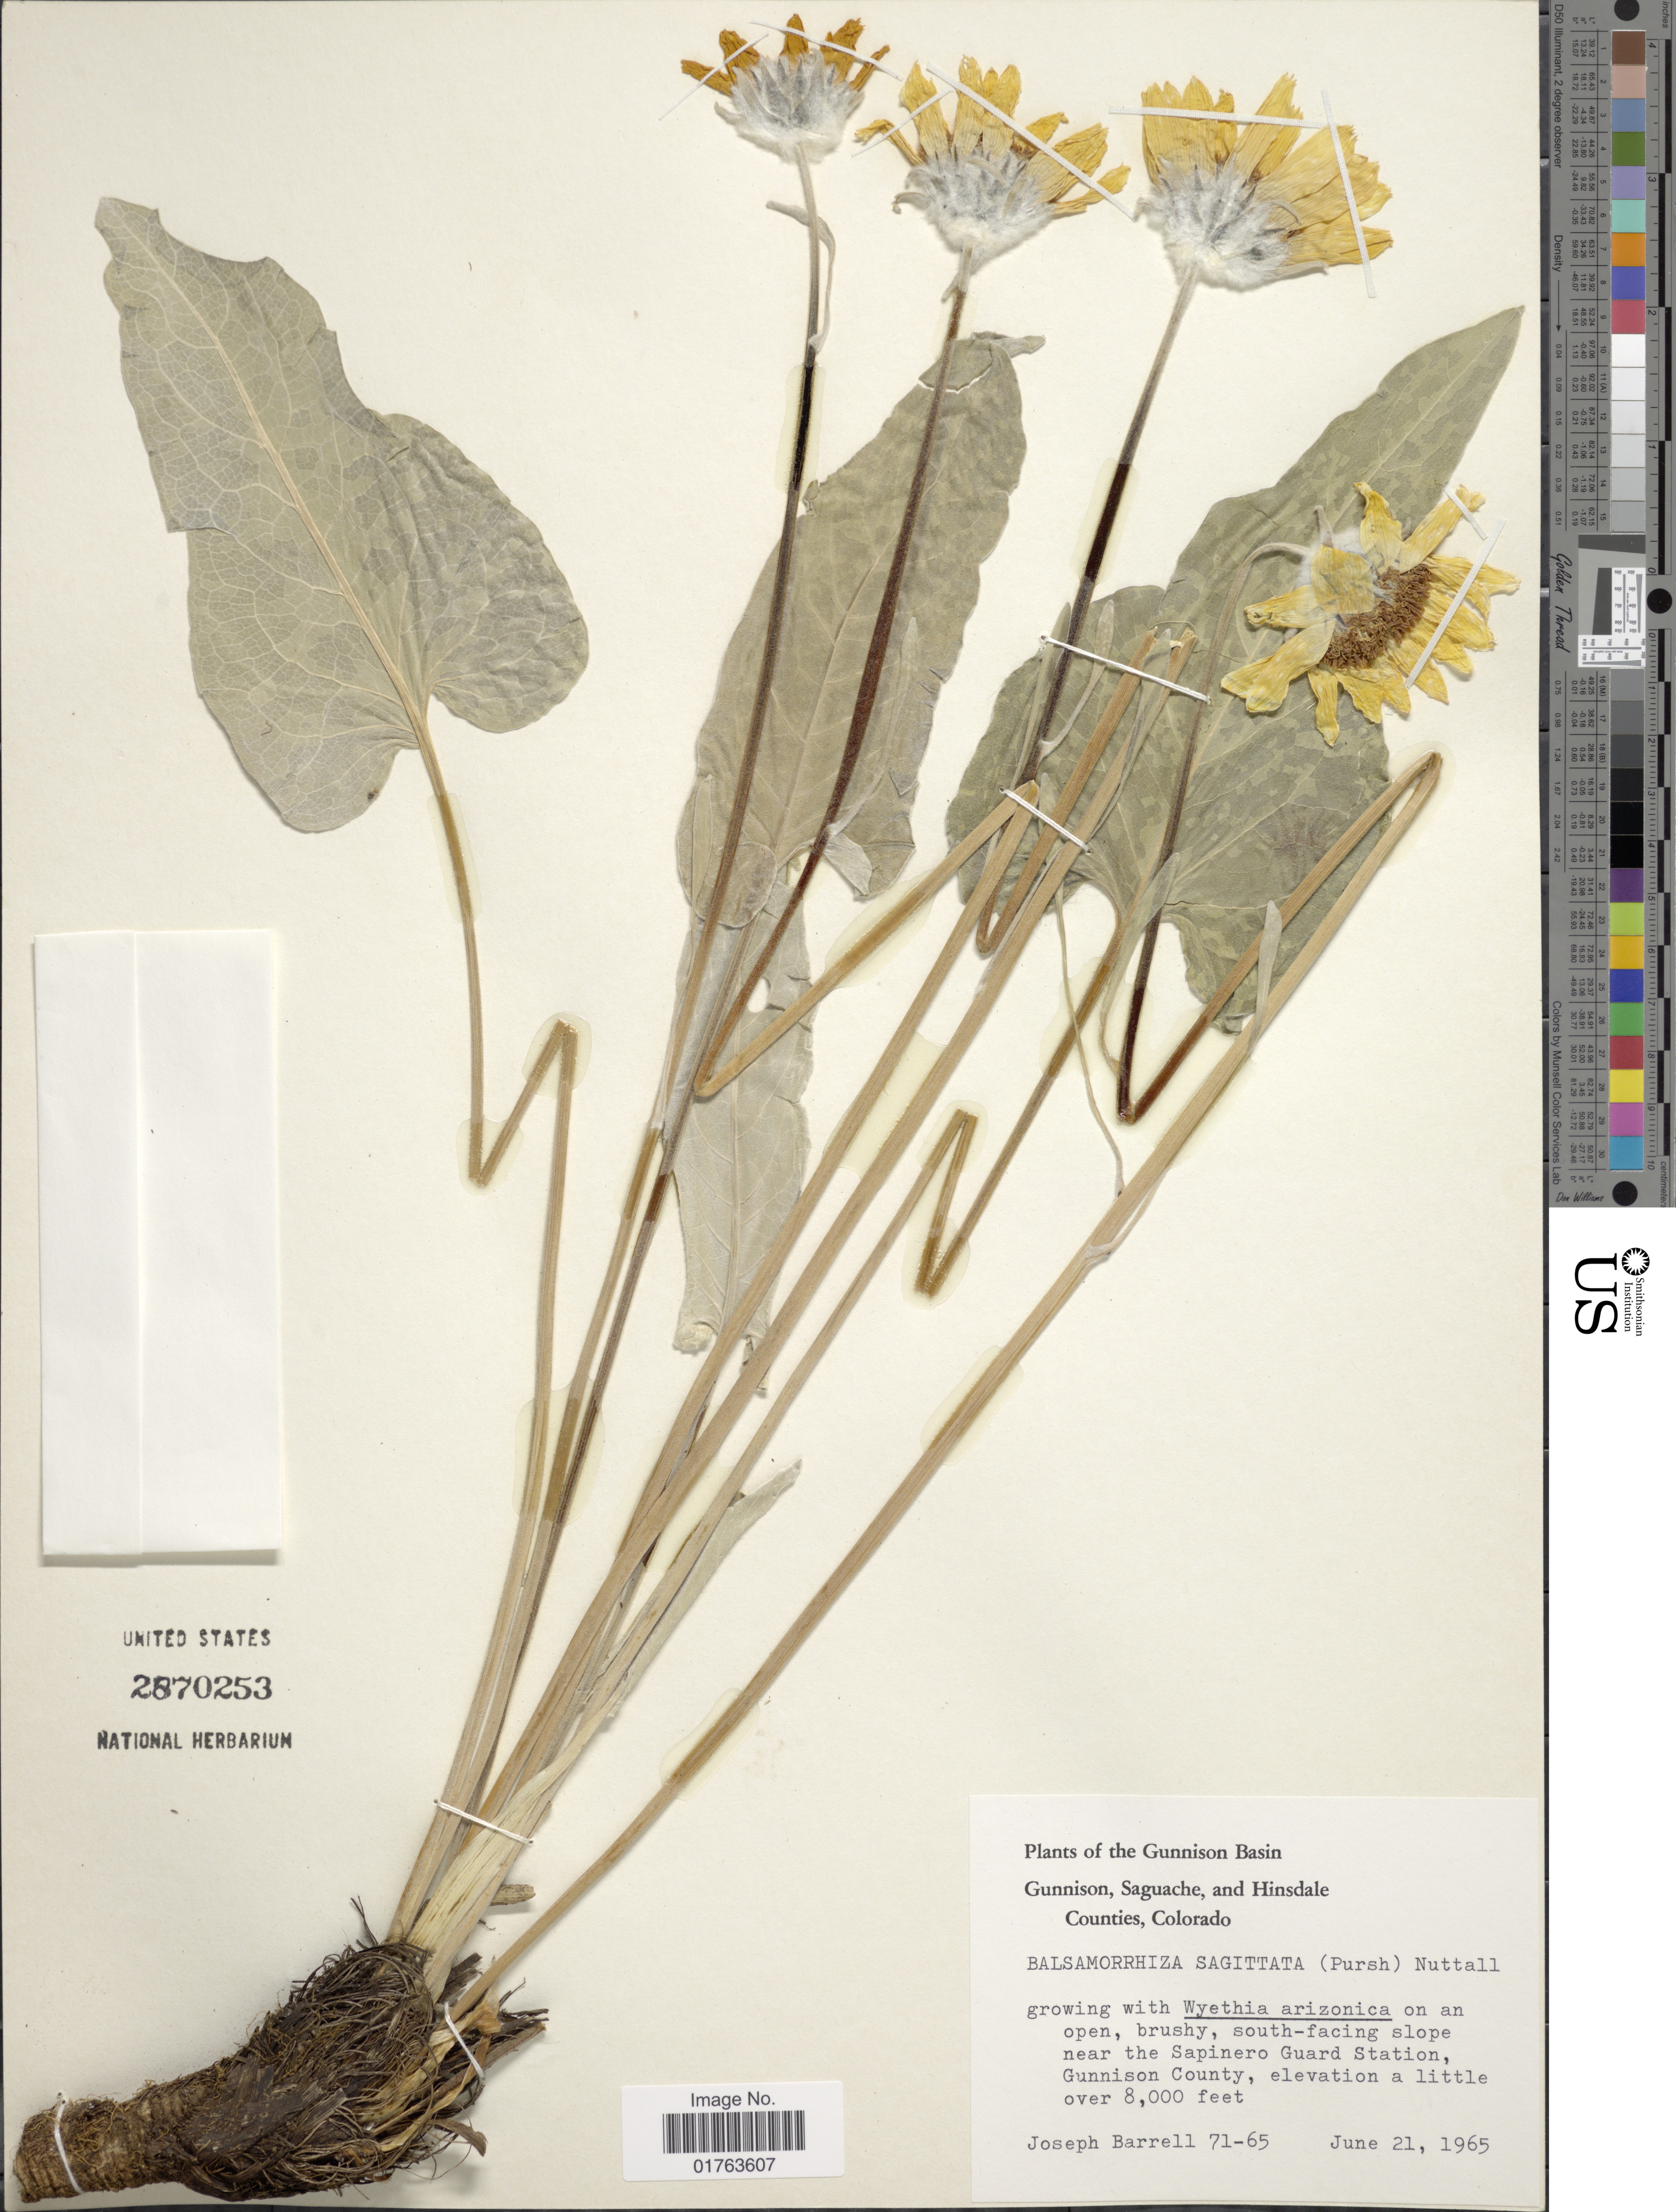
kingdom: Plantae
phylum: Tracheophyta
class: Magnoliopsida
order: Asterales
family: Asteraceae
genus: Balsamorhiza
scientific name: Balsamorhiza sagittata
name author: (Pursh) Nutt.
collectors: J. Barrell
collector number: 71-65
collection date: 1965-06-21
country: United States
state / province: Colorado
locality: Gunnison Basin, South-facing slope near the Sapinero Guard Station, Gunnison County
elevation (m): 2438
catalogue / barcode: US 2870253